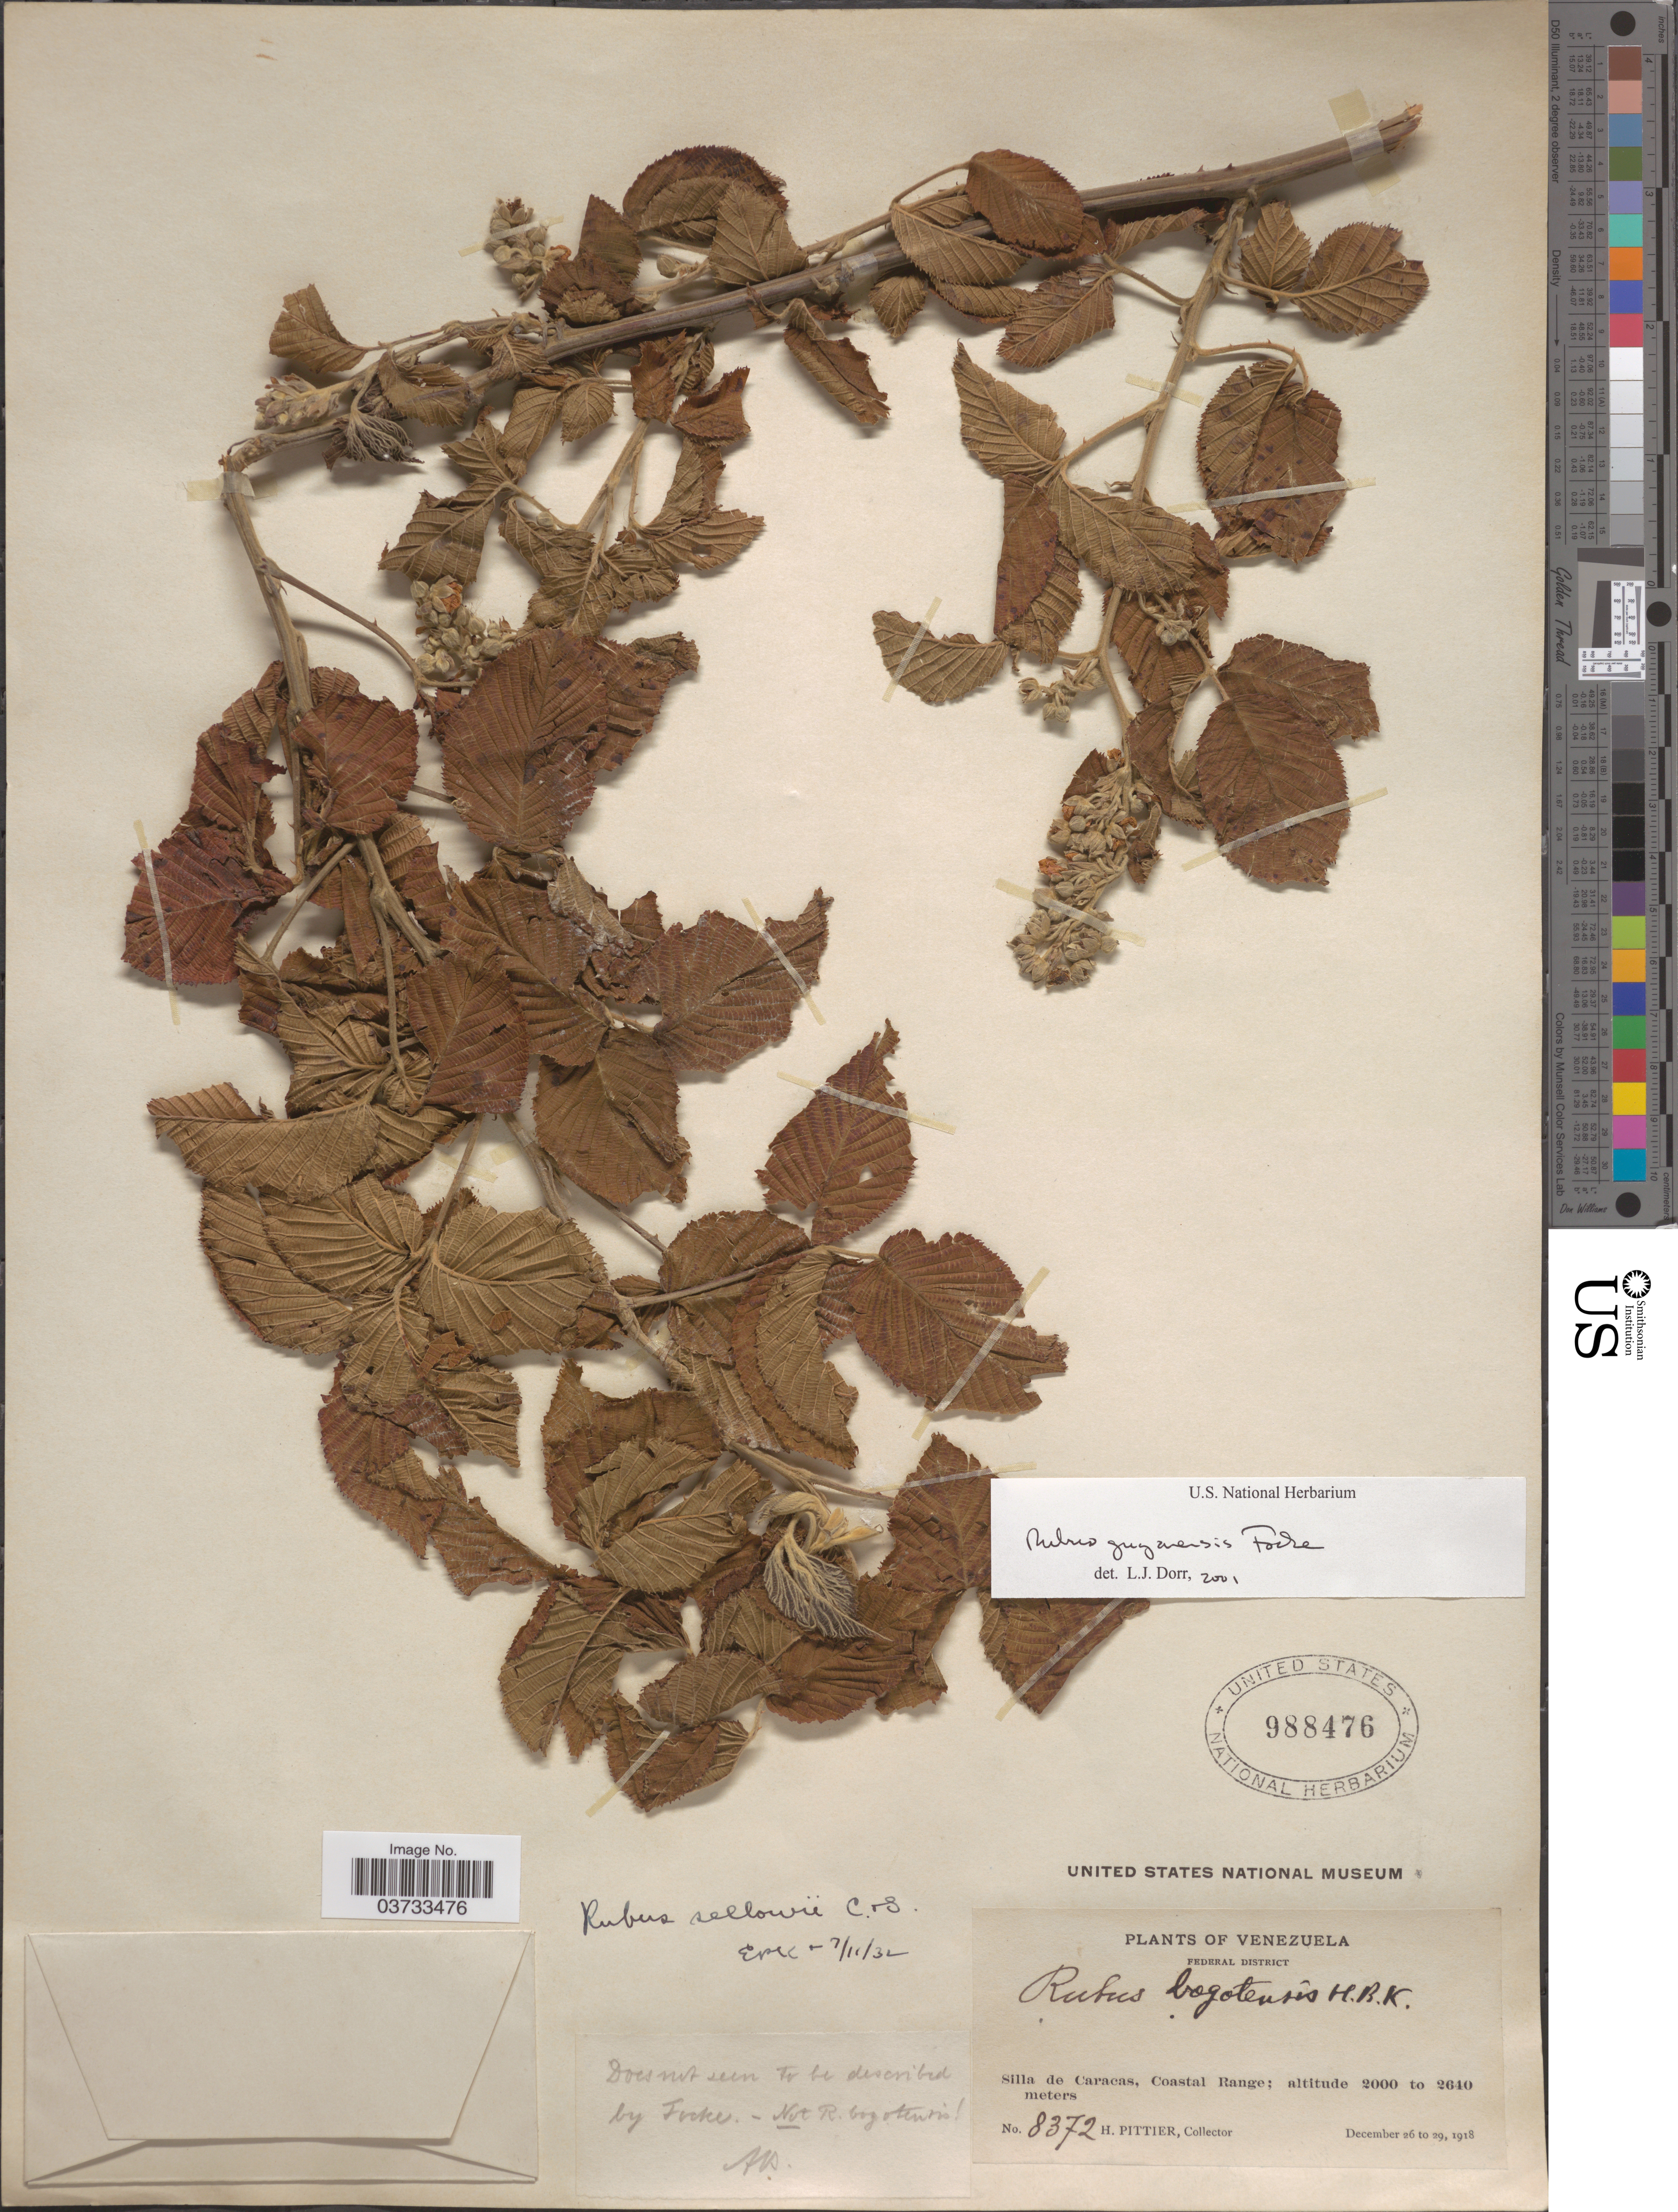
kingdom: Plantae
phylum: Tracheophyta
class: Magnoliopsida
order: Rosales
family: Rosaceae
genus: Rubus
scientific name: Rubus guyanensis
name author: Focke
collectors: H. F. Pittier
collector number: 8372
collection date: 1918-12-26/1918-12-29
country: Venezuela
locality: Federal District. Silla de Caracas, Coastal Range.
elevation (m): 2000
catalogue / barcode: US 988476